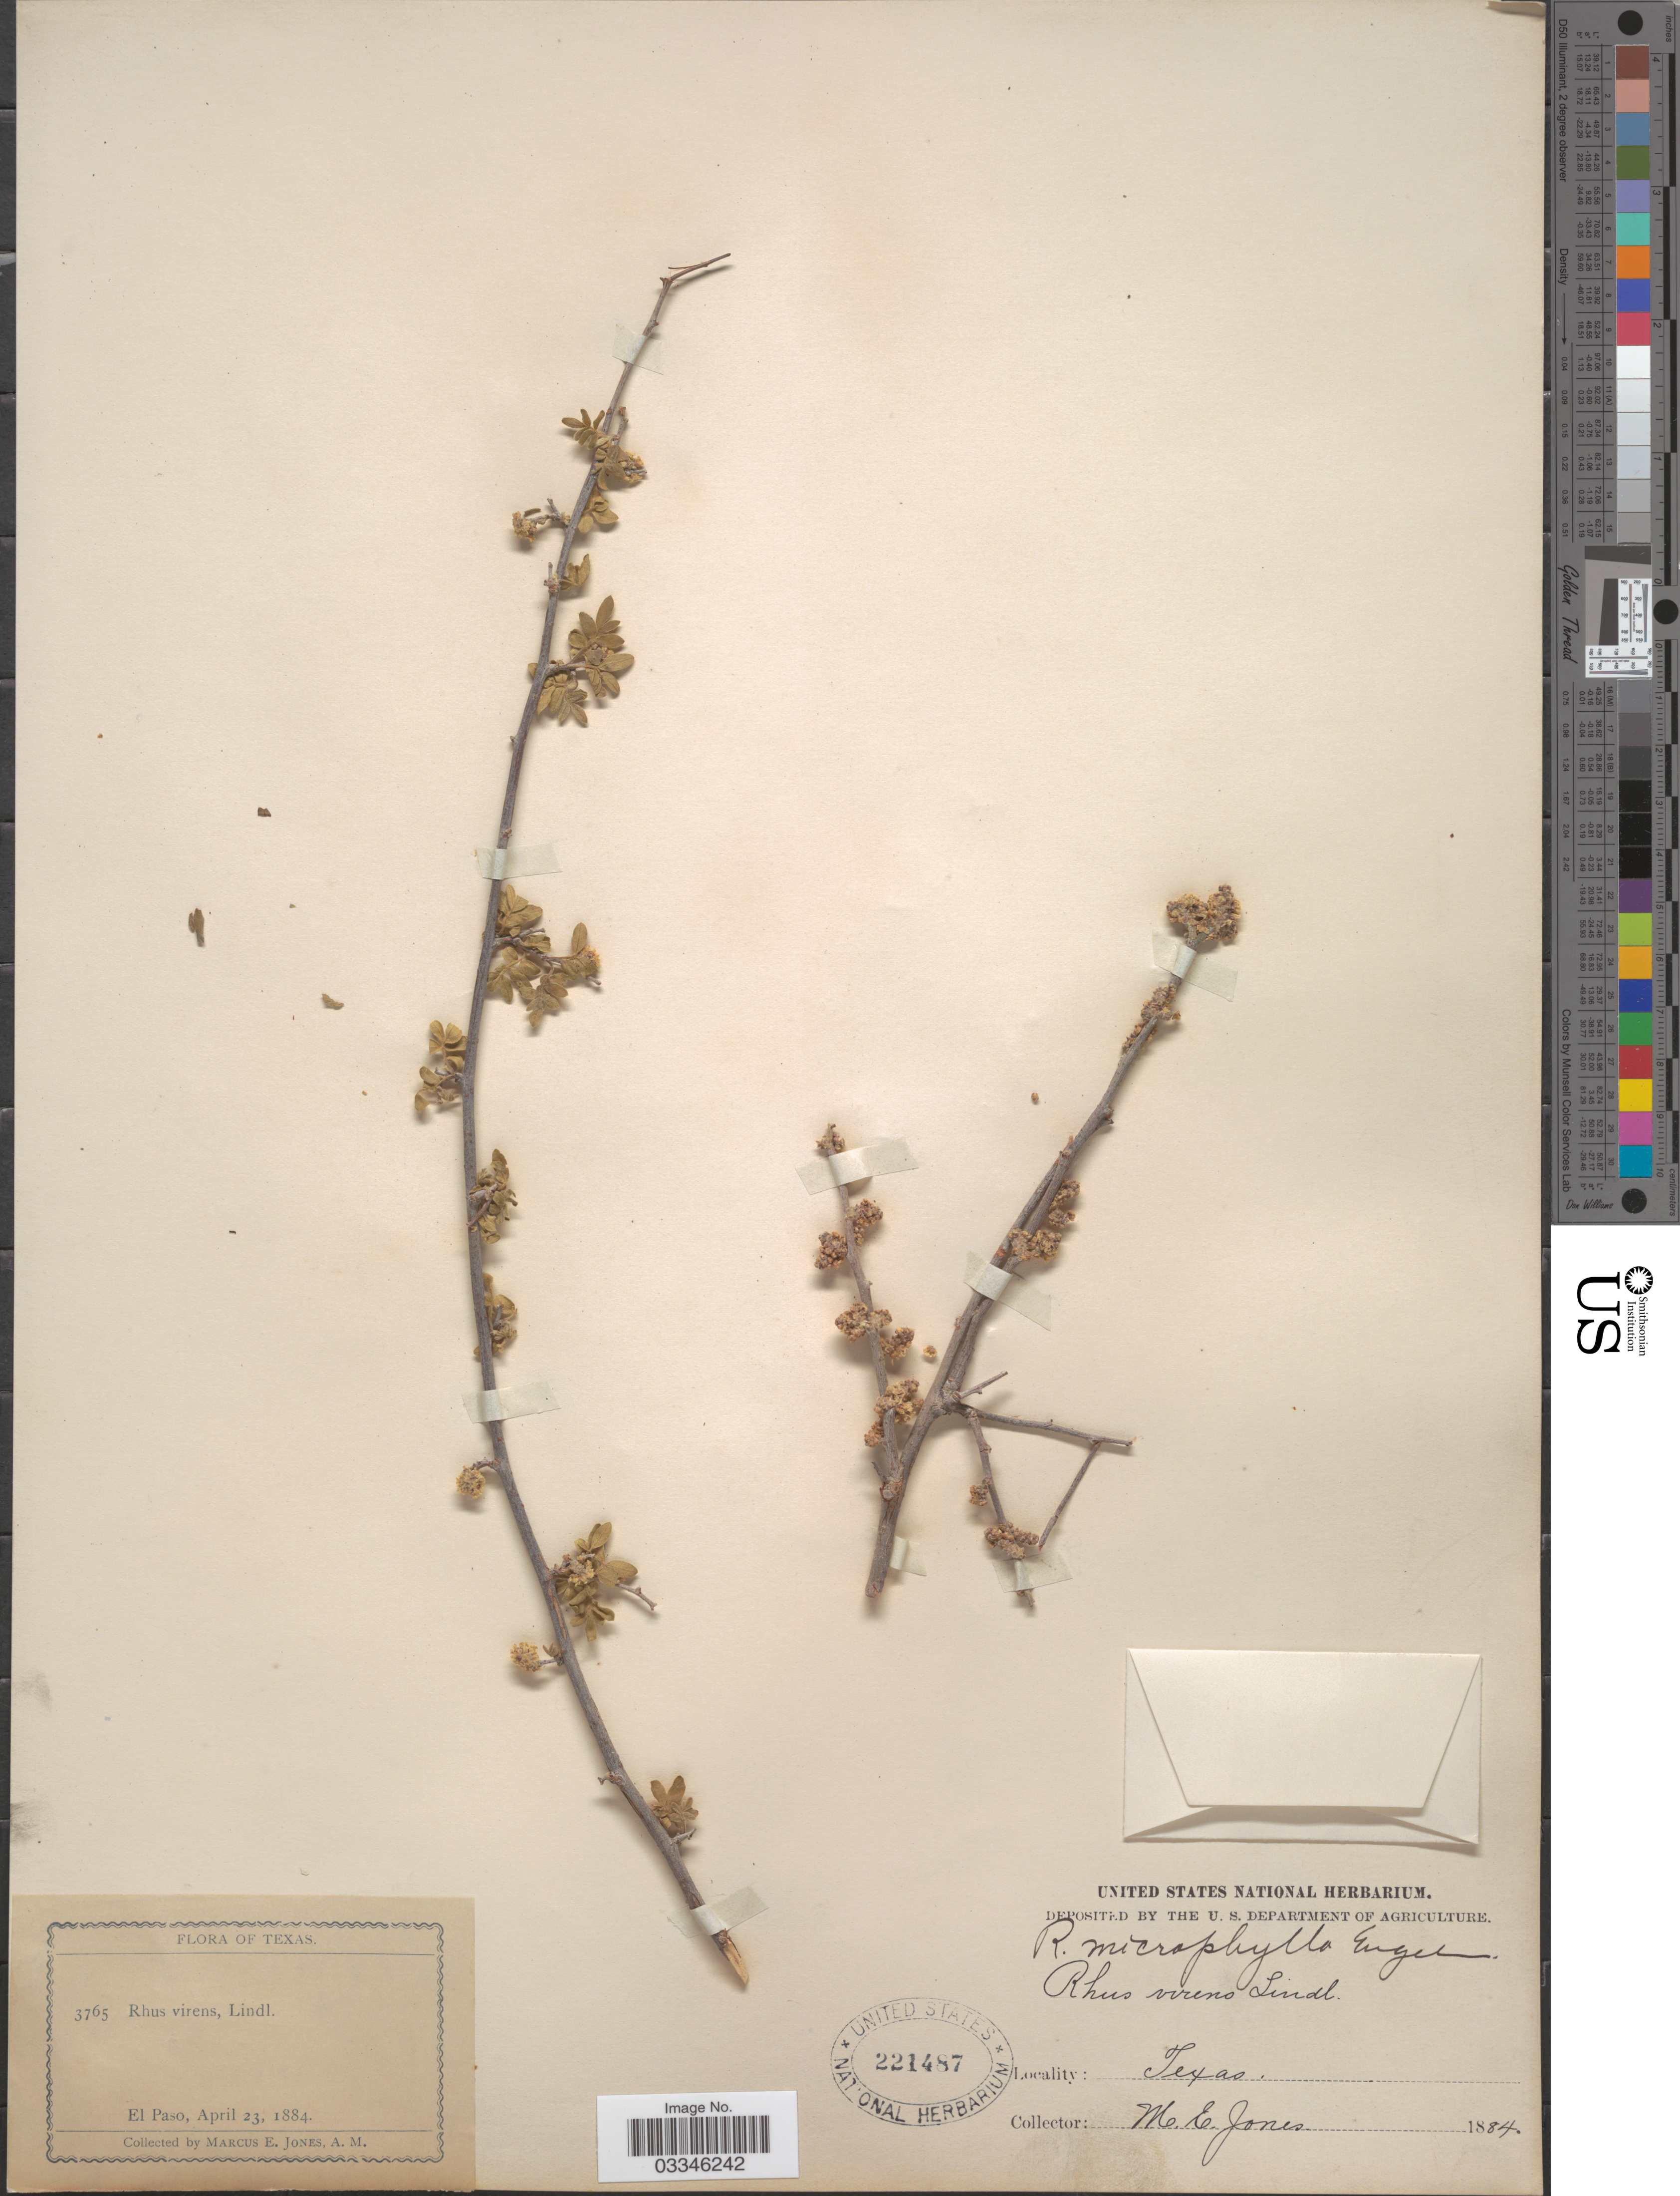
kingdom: Plantae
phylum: Tracheophyta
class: Magnoliopsida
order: Sapindales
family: Anacardiaceae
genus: Rhus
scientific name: Rhus microphylla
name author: Engelm.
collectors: M. E. Jones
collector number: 3765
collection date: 1884-04-23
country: United States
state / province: Texas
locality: El Paso.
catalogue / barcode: US 221487